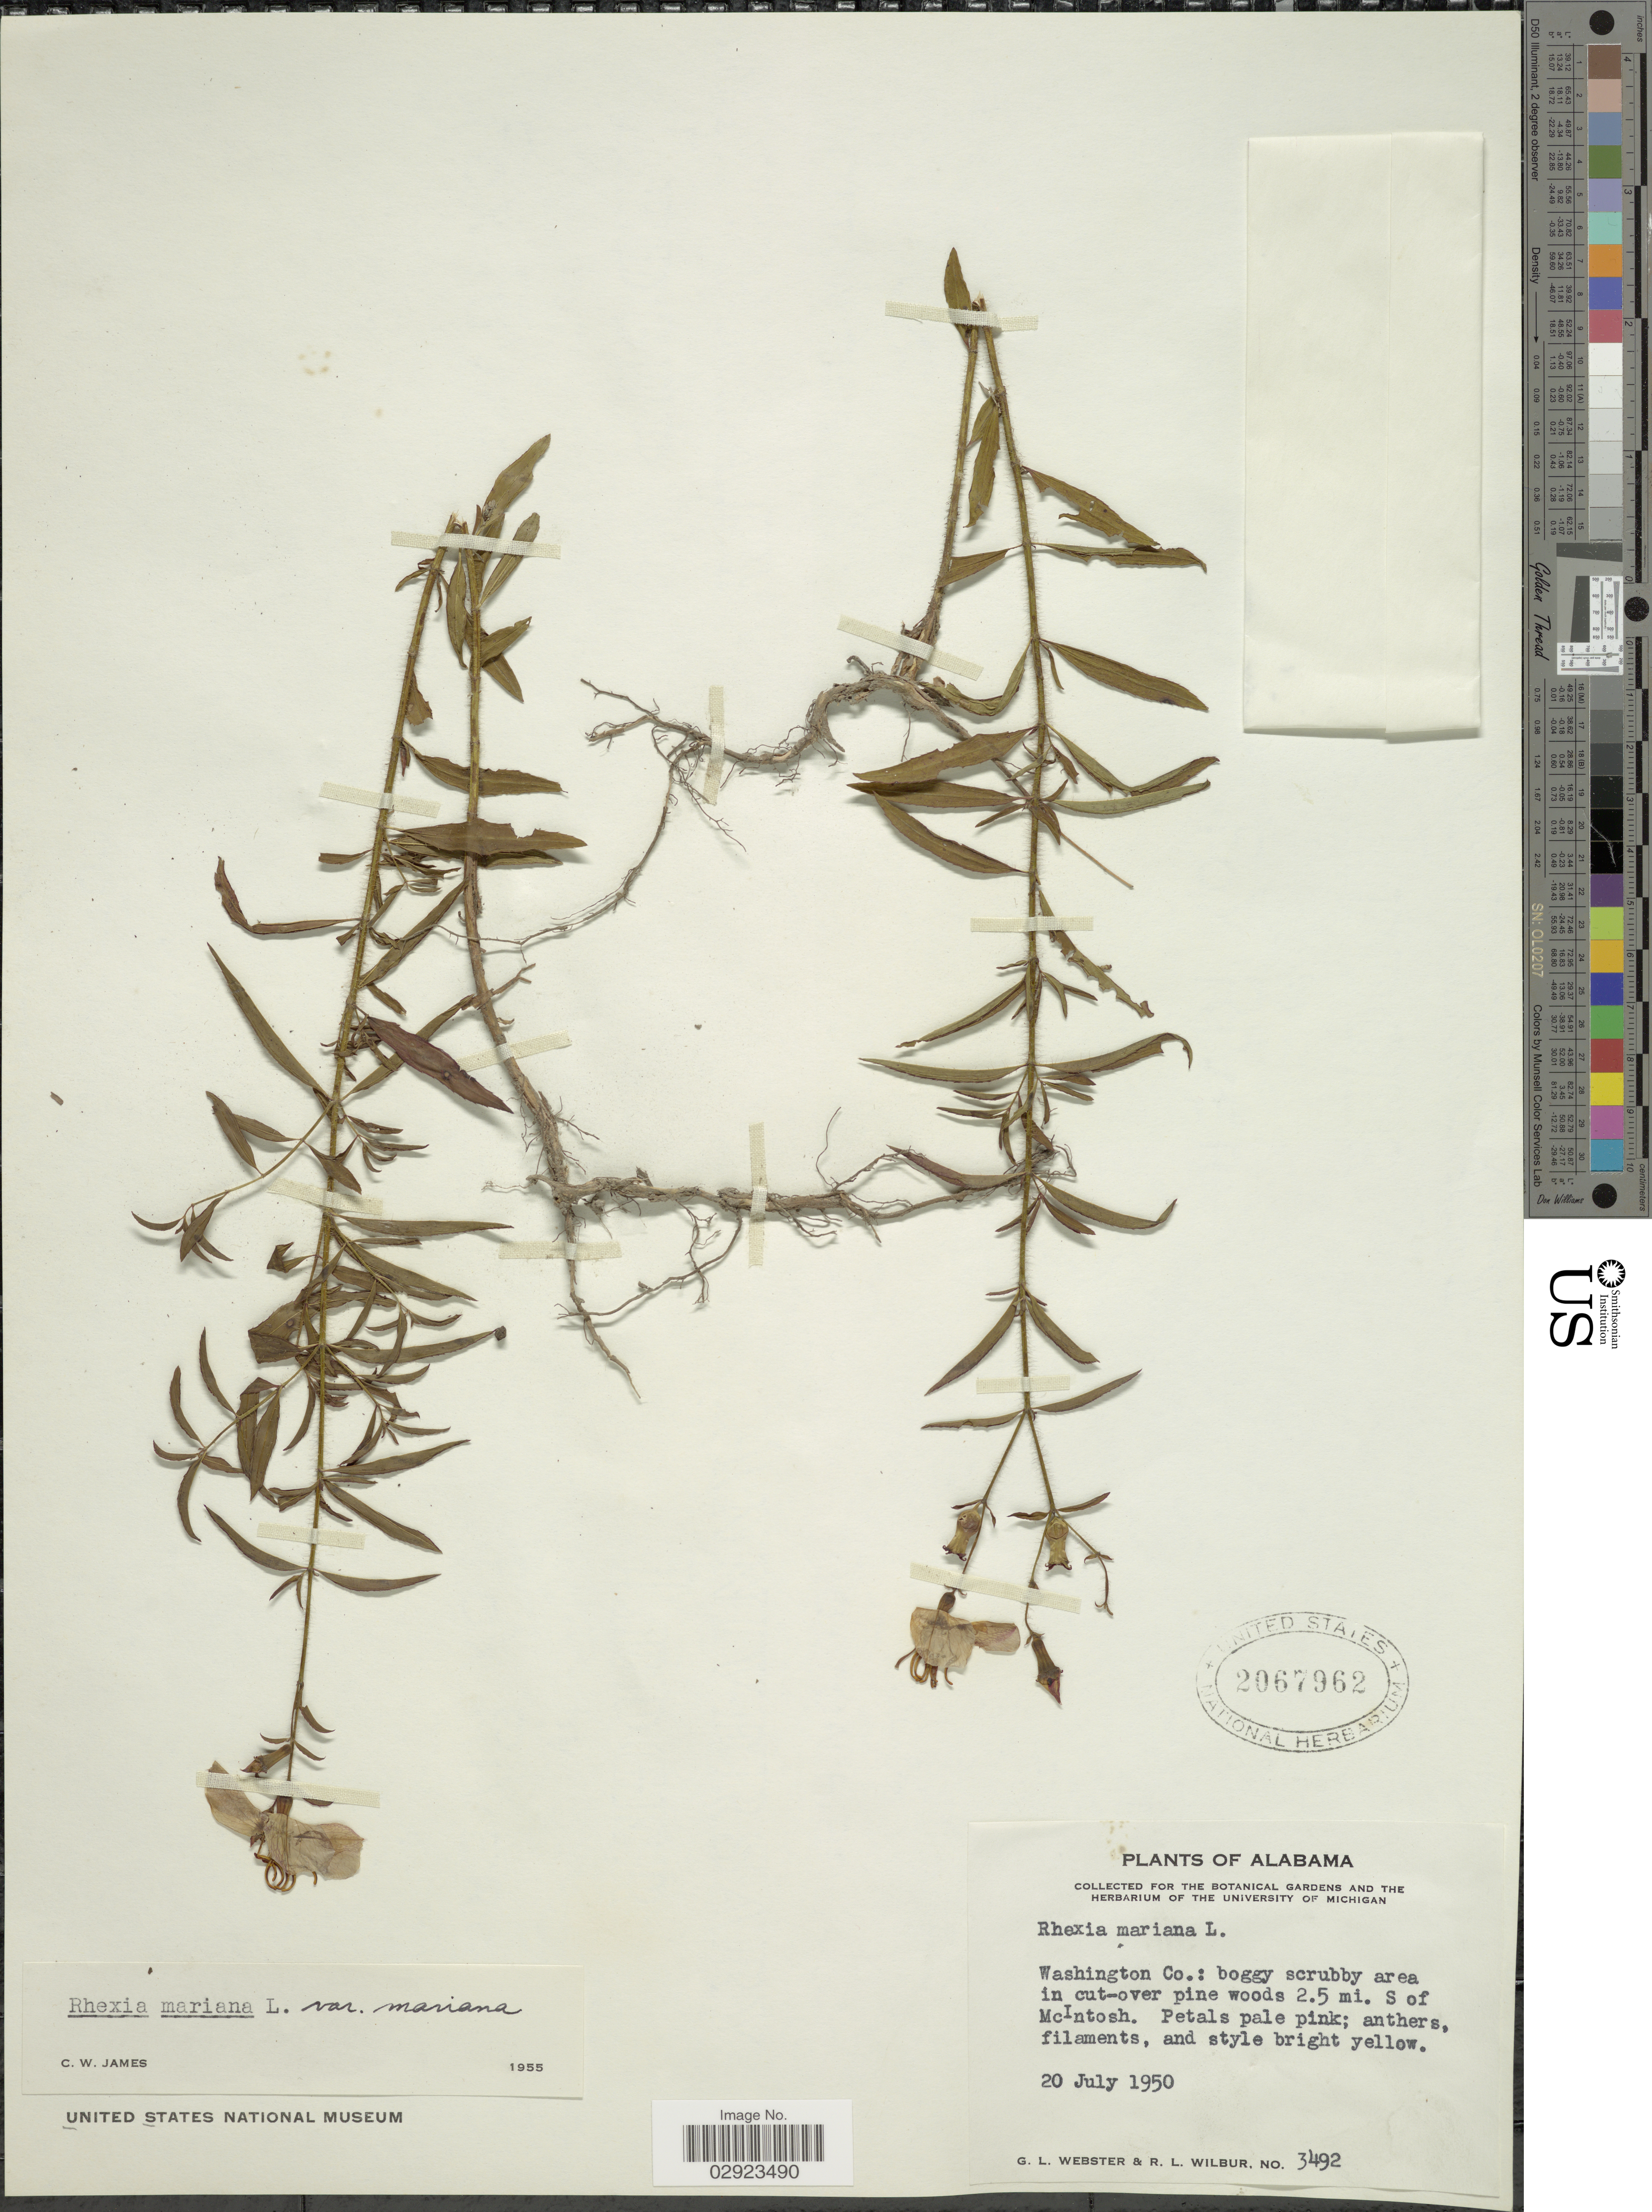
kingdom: Plantae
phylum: Tracheophyta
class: Magnoliopsida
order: Myrtales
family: Melastomataceae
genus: Rhexia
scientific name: Rhexia mariana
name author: L.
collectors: G. L. Webster & R. L. Wilbur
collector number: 3492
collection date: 1950-07-20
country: United States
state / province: Alabama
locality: Washington Co.: 2.5 mi. S of McIntosh.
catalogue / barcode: US 2067962